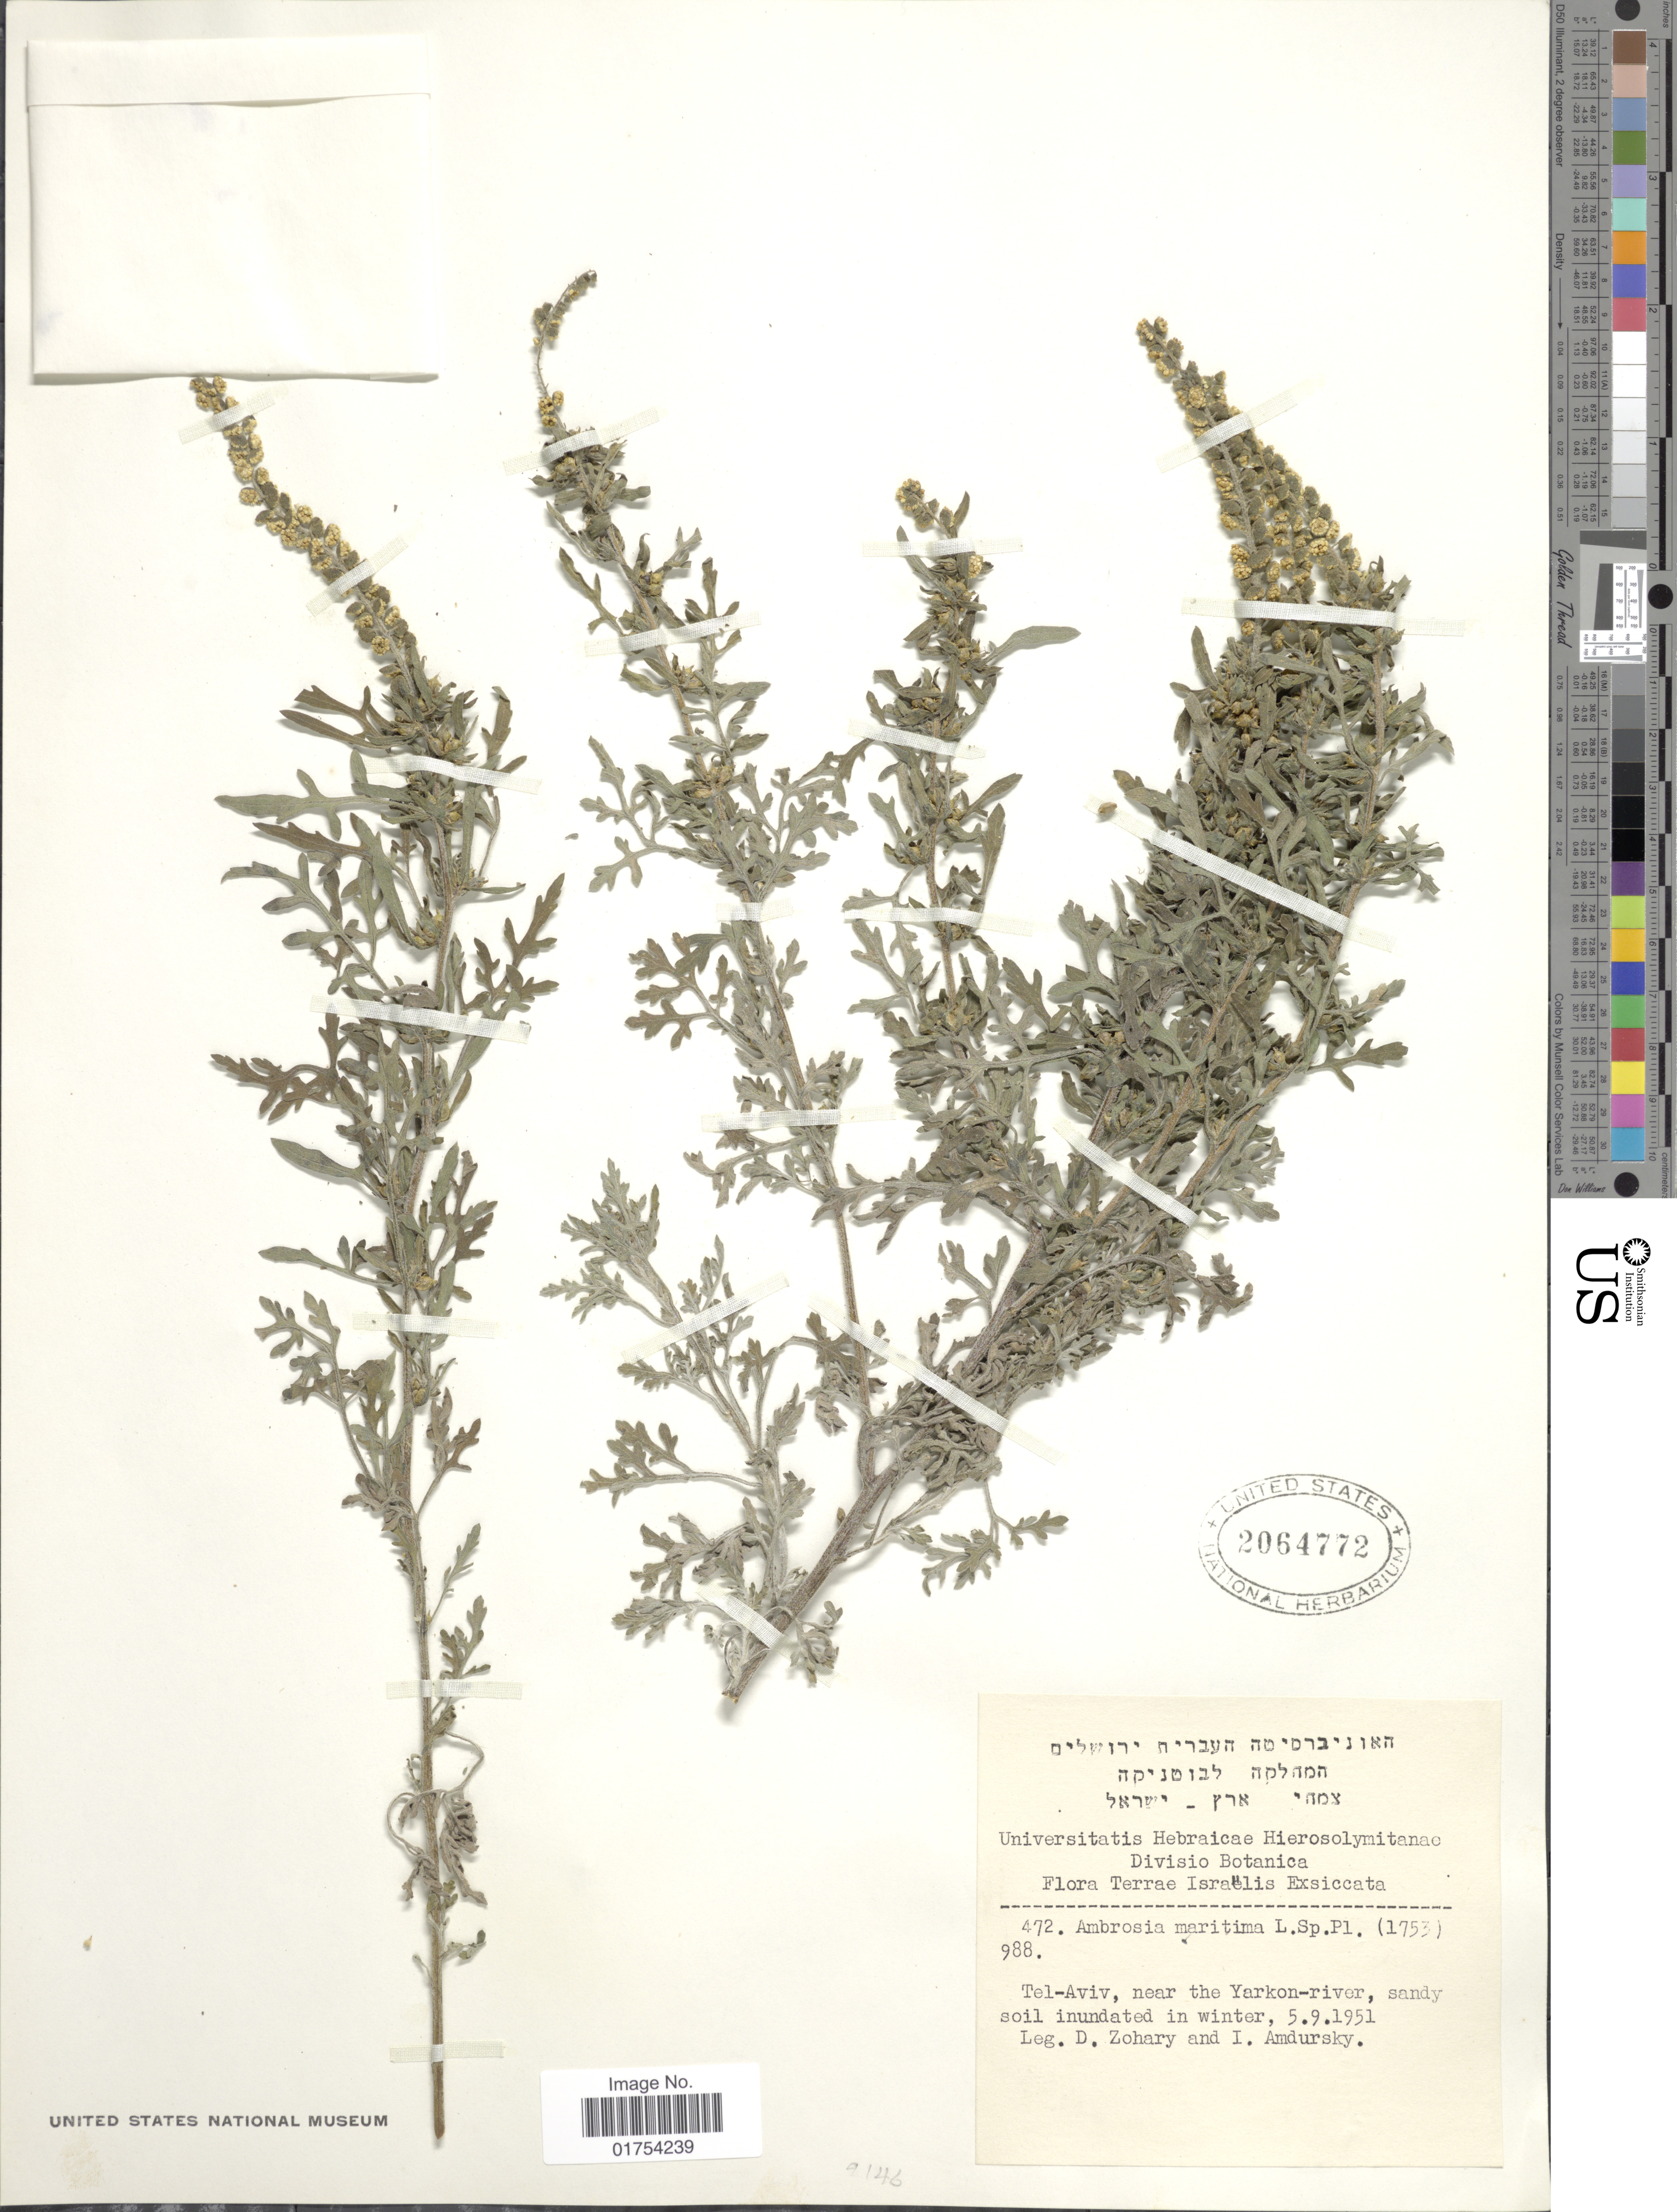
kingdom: Plantae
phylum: Tracheophyta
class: Magnoliopsida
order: Asterales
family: Asteraceae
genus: Ambrosia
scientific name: Ambrosia maritima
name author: L.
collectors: D. Zohary & I. Amdursky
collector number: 472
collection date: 1951-09-05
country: Israel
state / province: Tel Aviv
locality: Near the Yarkon-river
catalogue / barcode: US 2064772